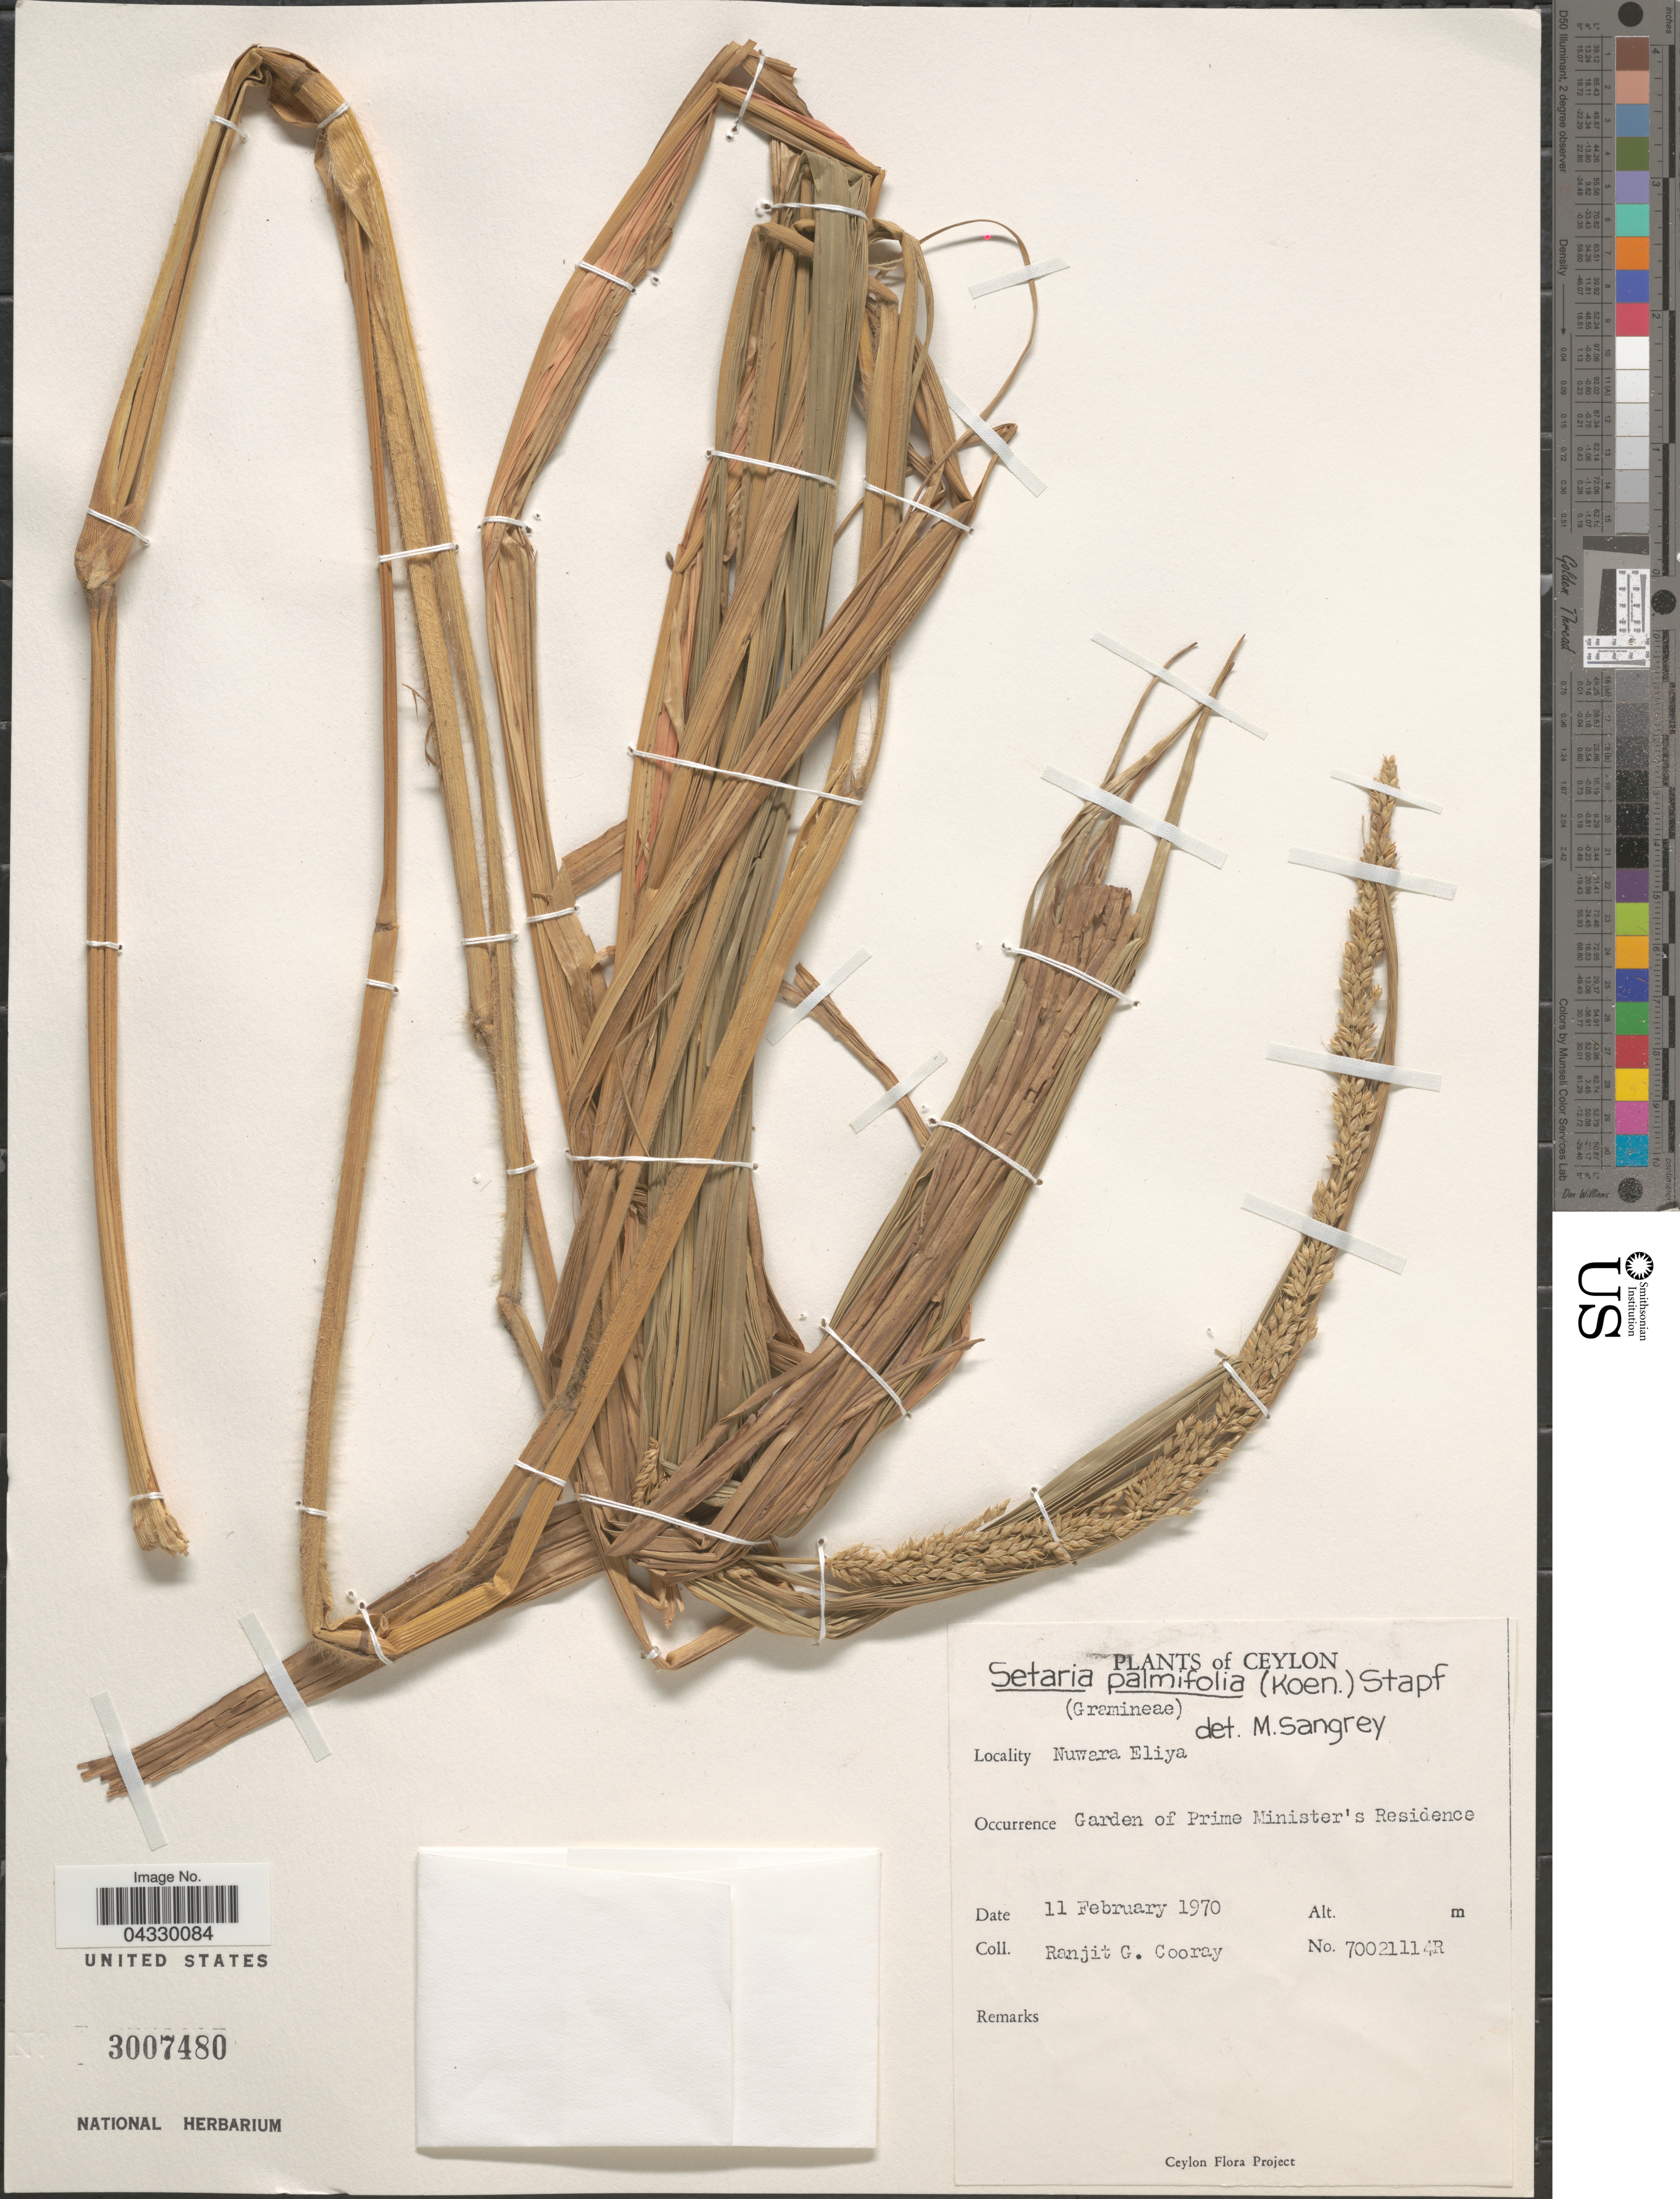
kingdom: Plantae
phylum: Tracheophyta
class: Liliopsida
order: Poales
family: Poaceae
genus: Setaria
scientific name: Setaria palmifolia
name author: (J. Koenig) Stapf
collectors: R. Cooray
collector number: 7002114R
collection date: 1970-02-11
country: Sri Lanka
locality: Ceylon. Nuwara Eliya. Garden of Prime Minister's Residence.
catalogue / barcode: US 3007480